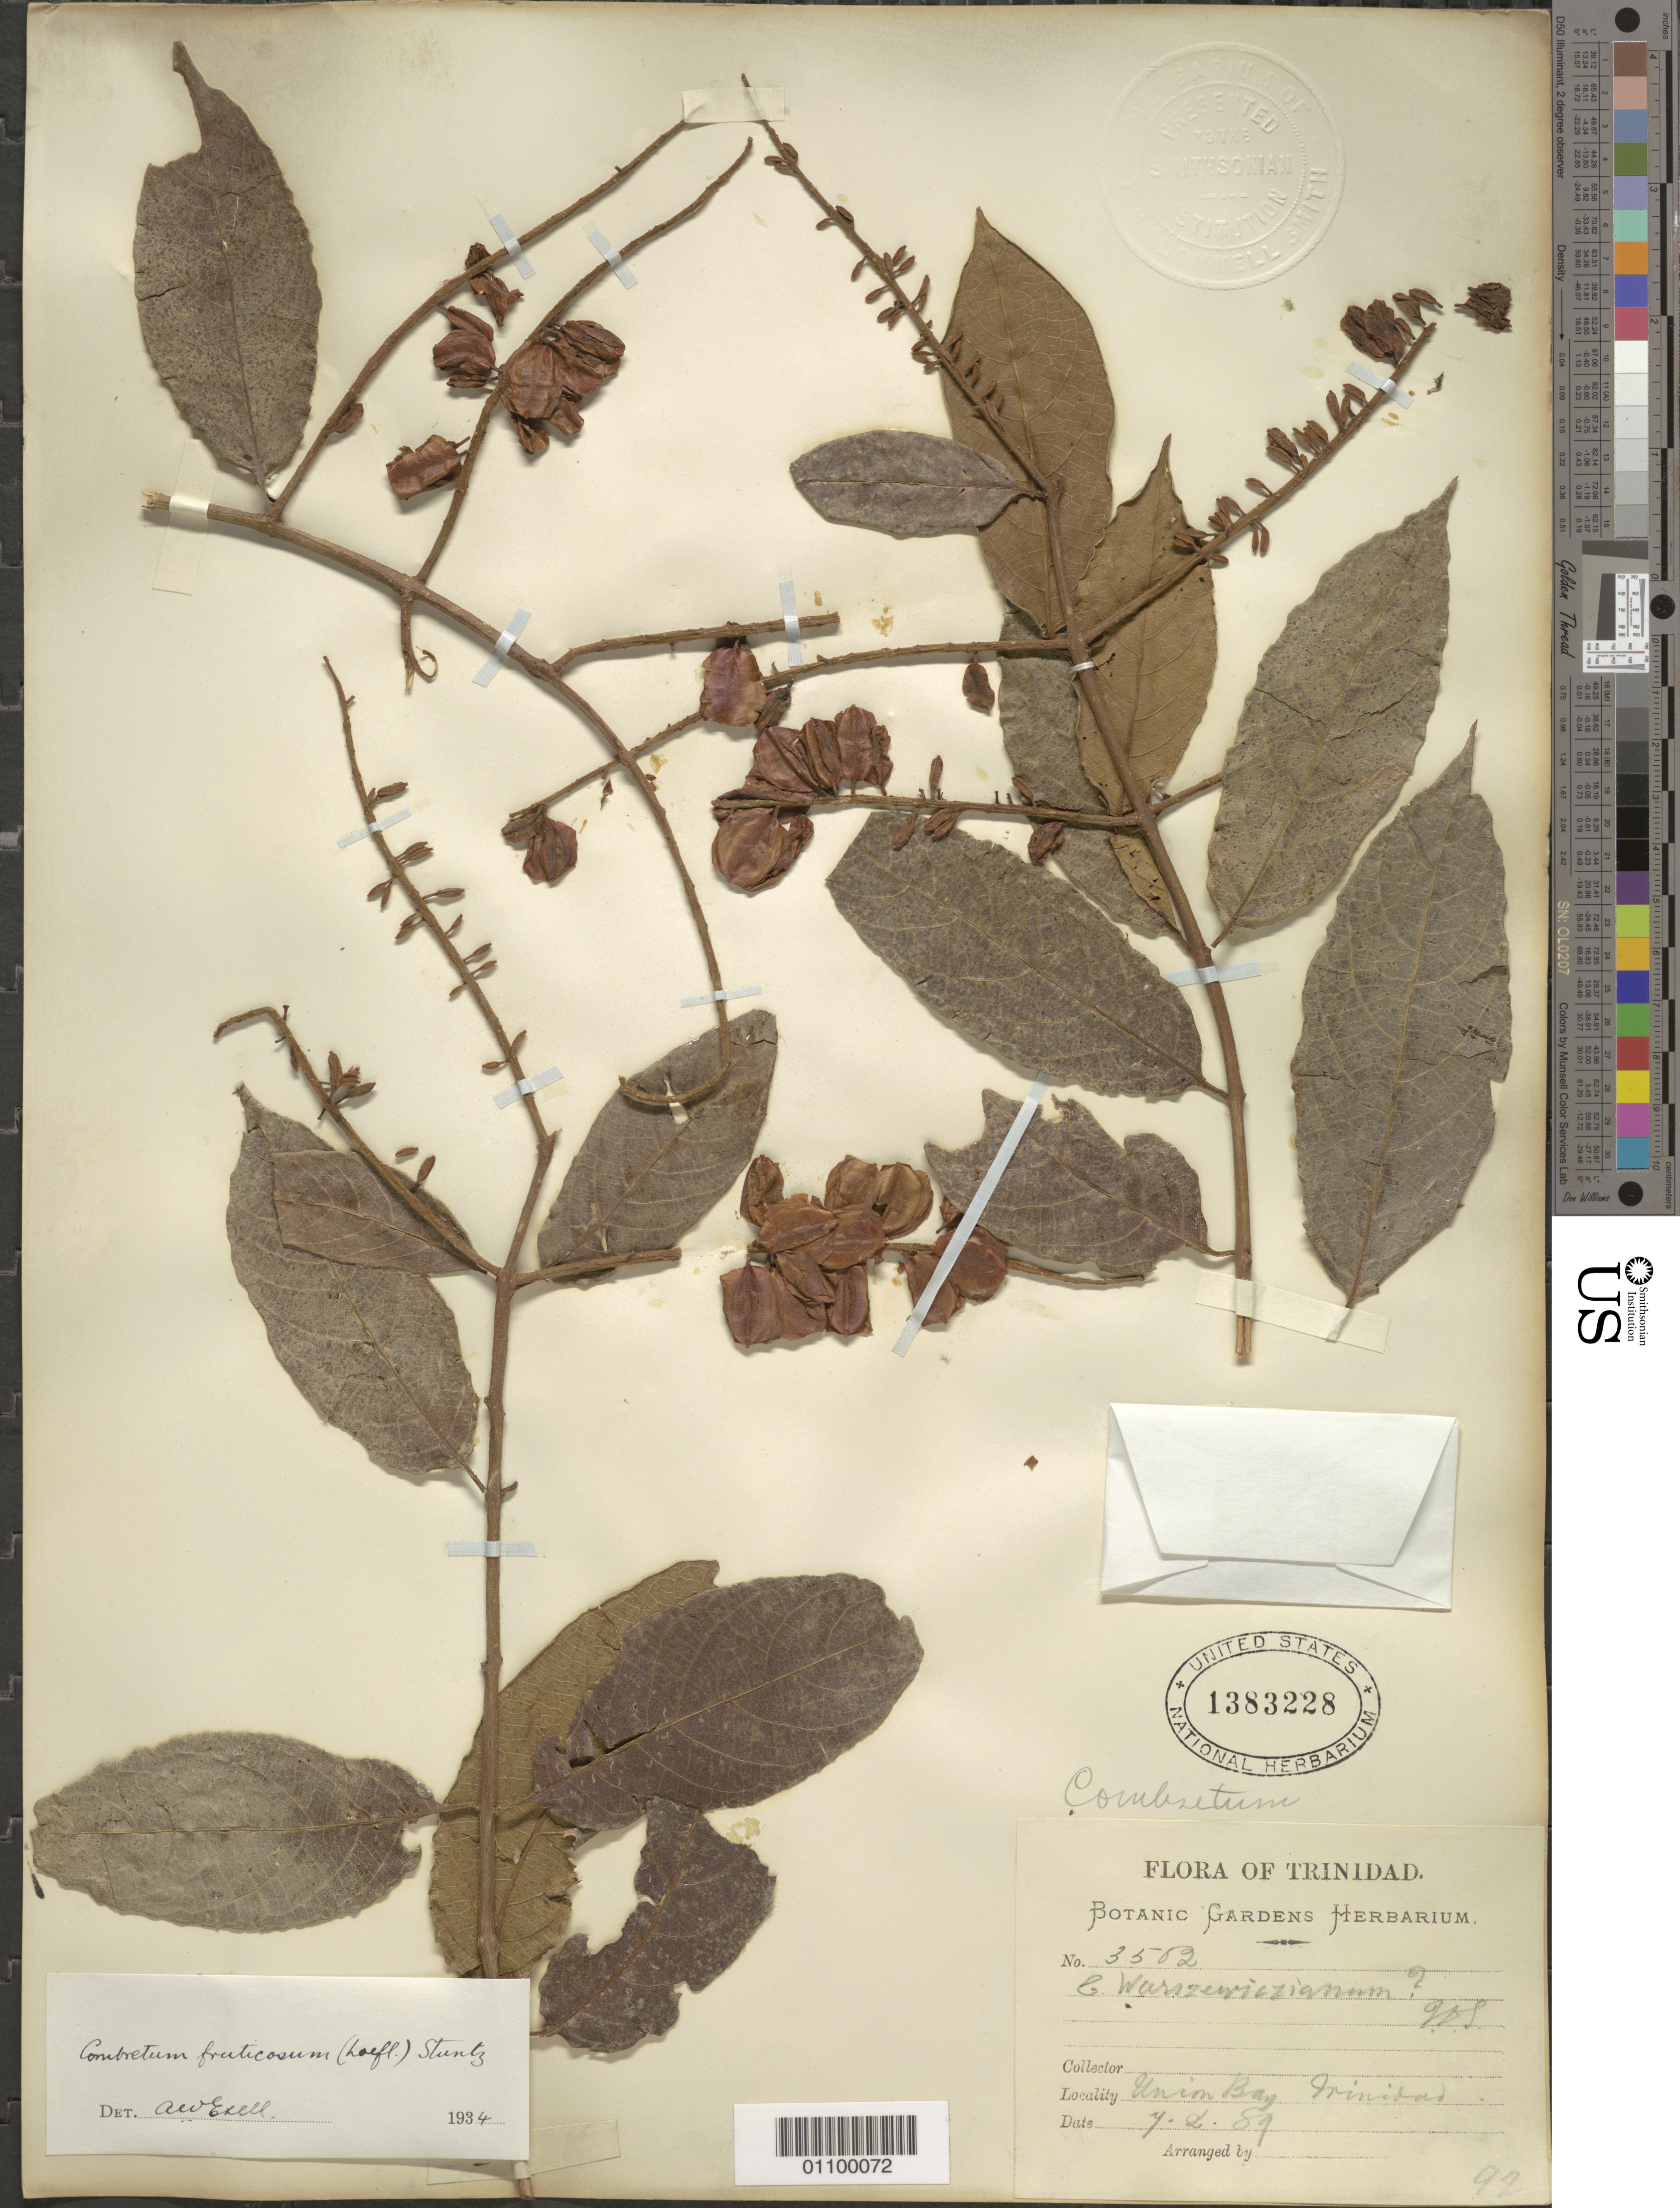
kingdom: Plantae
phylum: Tracheophyta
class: Magnoliopsida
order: Myrtales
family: Combretaceae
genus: Combretum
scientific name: Combretum fruticosum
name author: (Loefl.) Stuntz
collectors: Botanic Gardens Herbarium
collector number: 3582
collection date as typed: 04 Feb 1889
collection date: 1889-02-04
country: Trinidad and Tobago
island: Trinidad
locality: Union Bay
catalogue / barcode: US 1383228